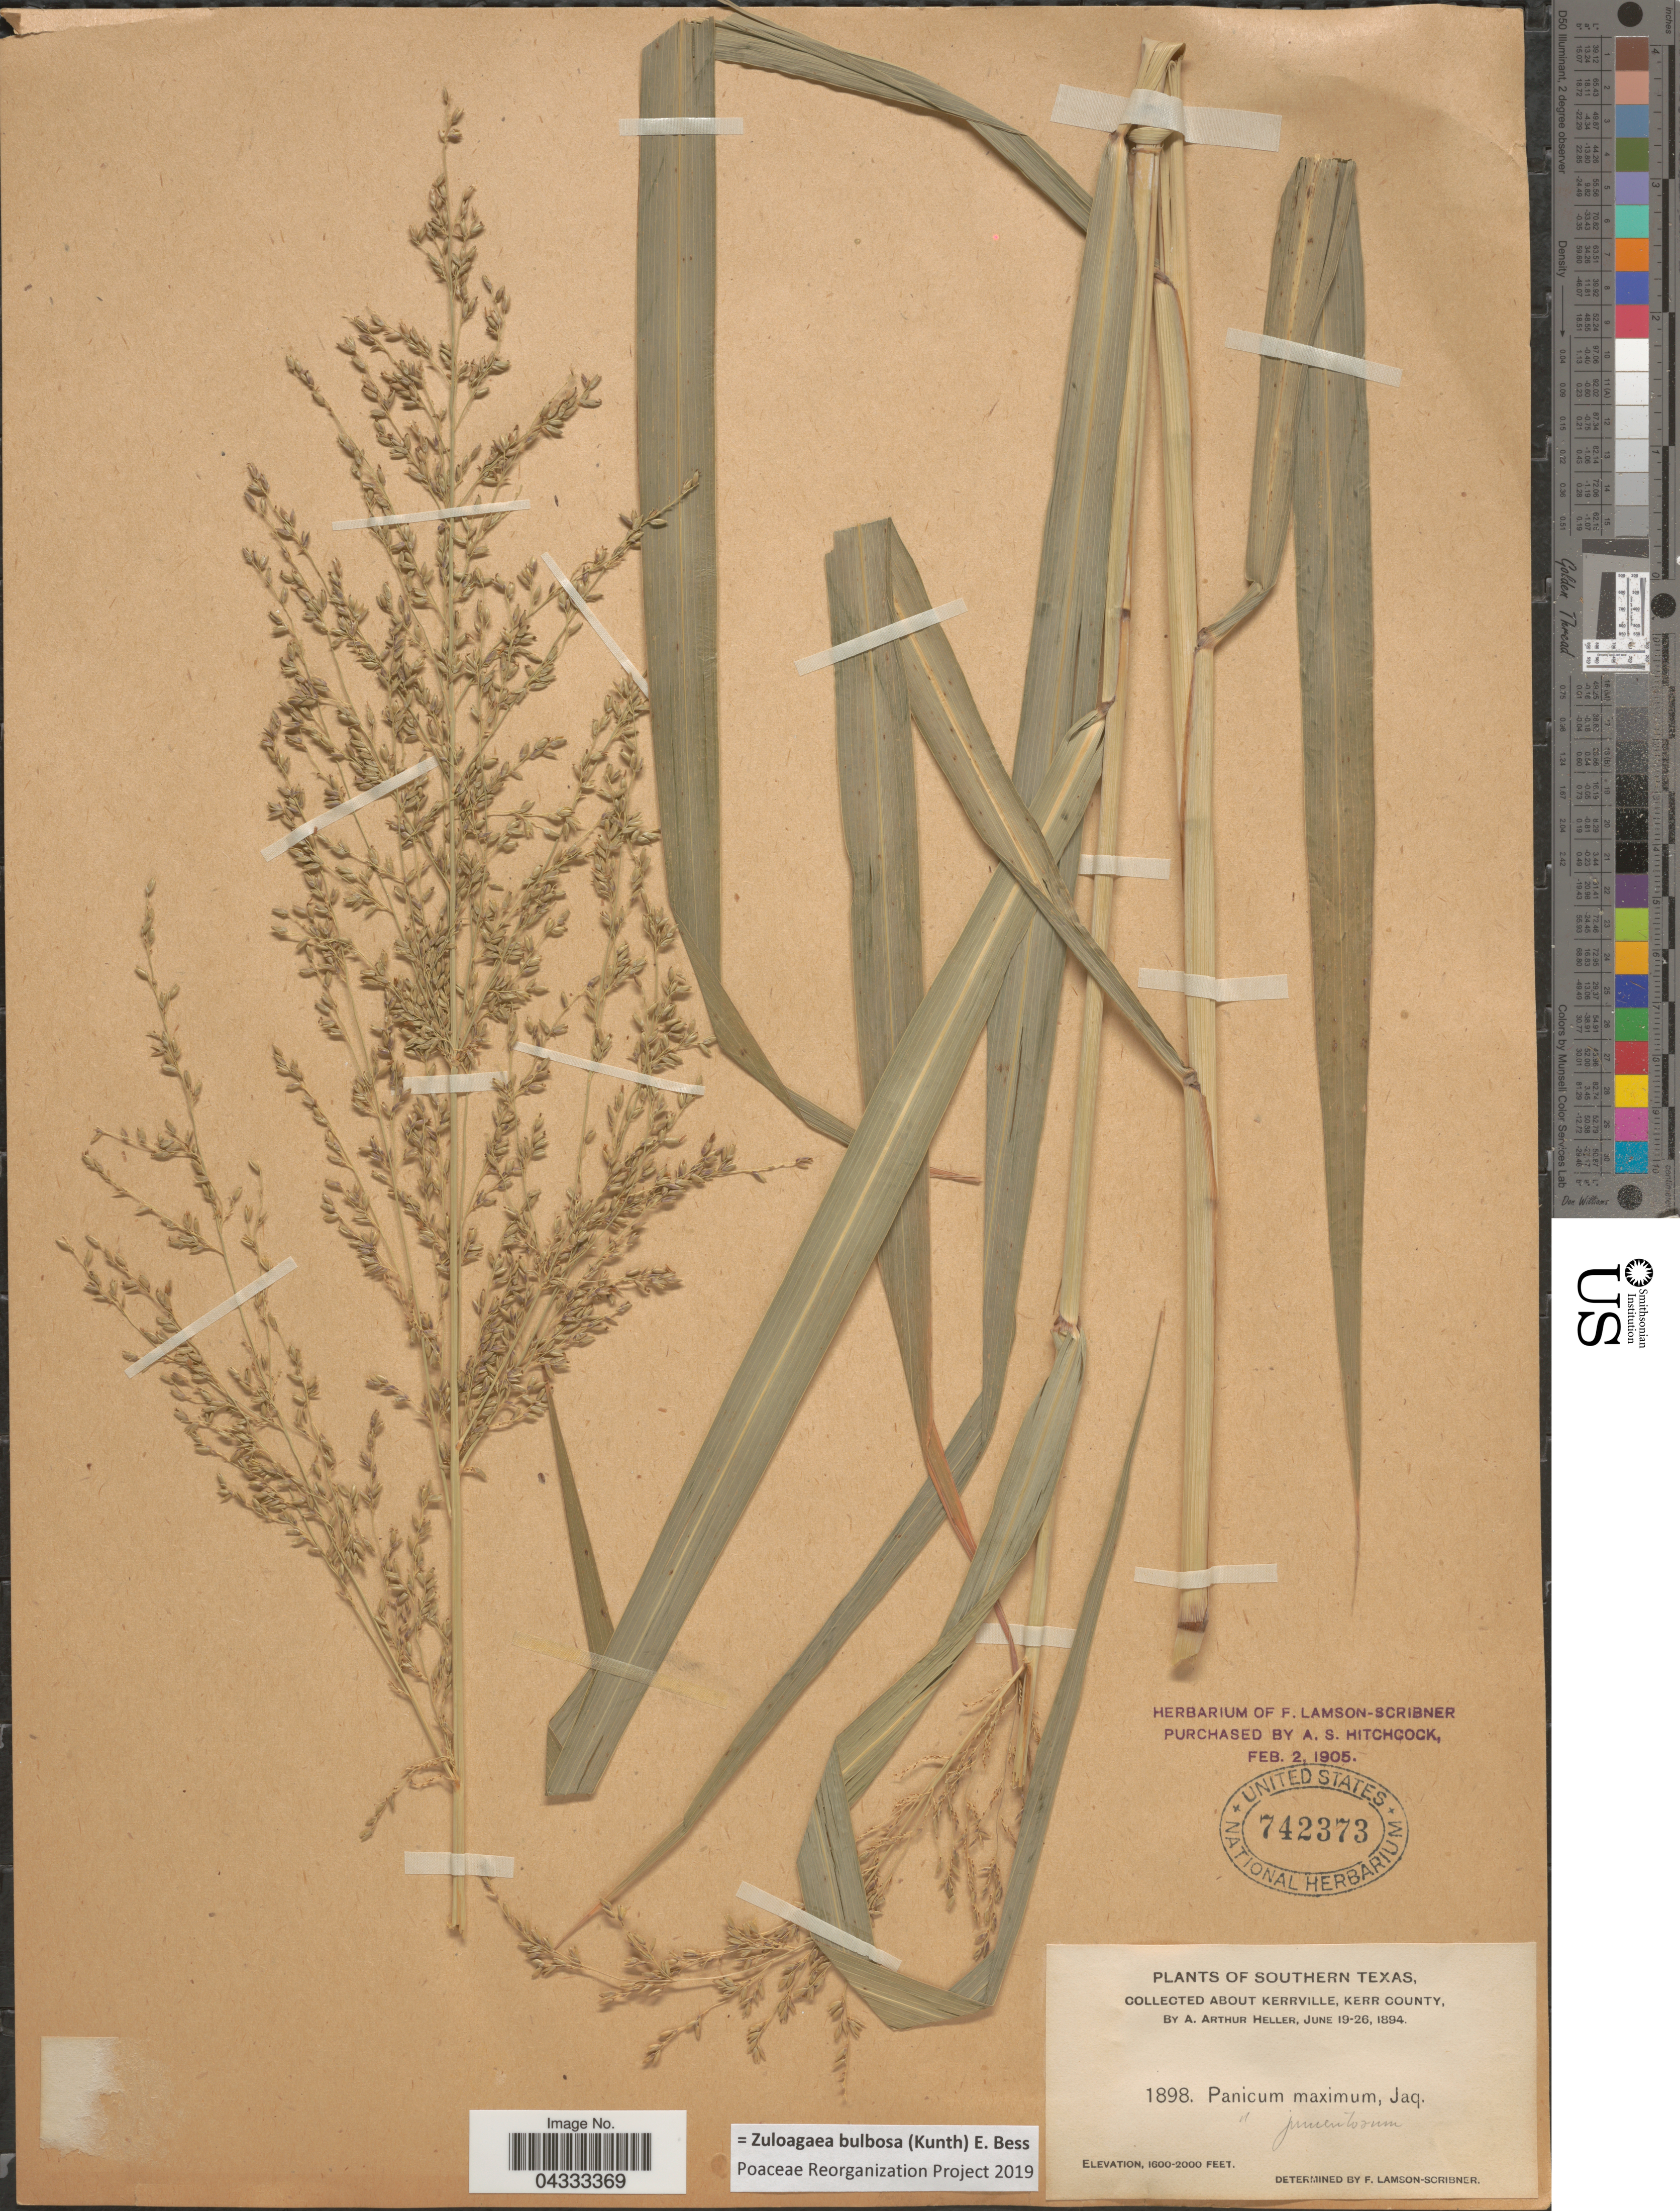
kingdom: Plantae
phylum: Tracheophyta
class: Liliopsida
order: Poales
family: Poaceae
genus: Zuloagaea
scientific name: Zuloagaea bulbosa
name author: (Kunth) E. Bess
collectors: A. A. Heller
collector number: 1898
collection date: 1894-06-19/1894-06-26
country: United States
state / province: Texas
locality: Southern Texas. About Kerrville, Kerr County.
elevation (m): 488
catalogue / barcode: US 742373